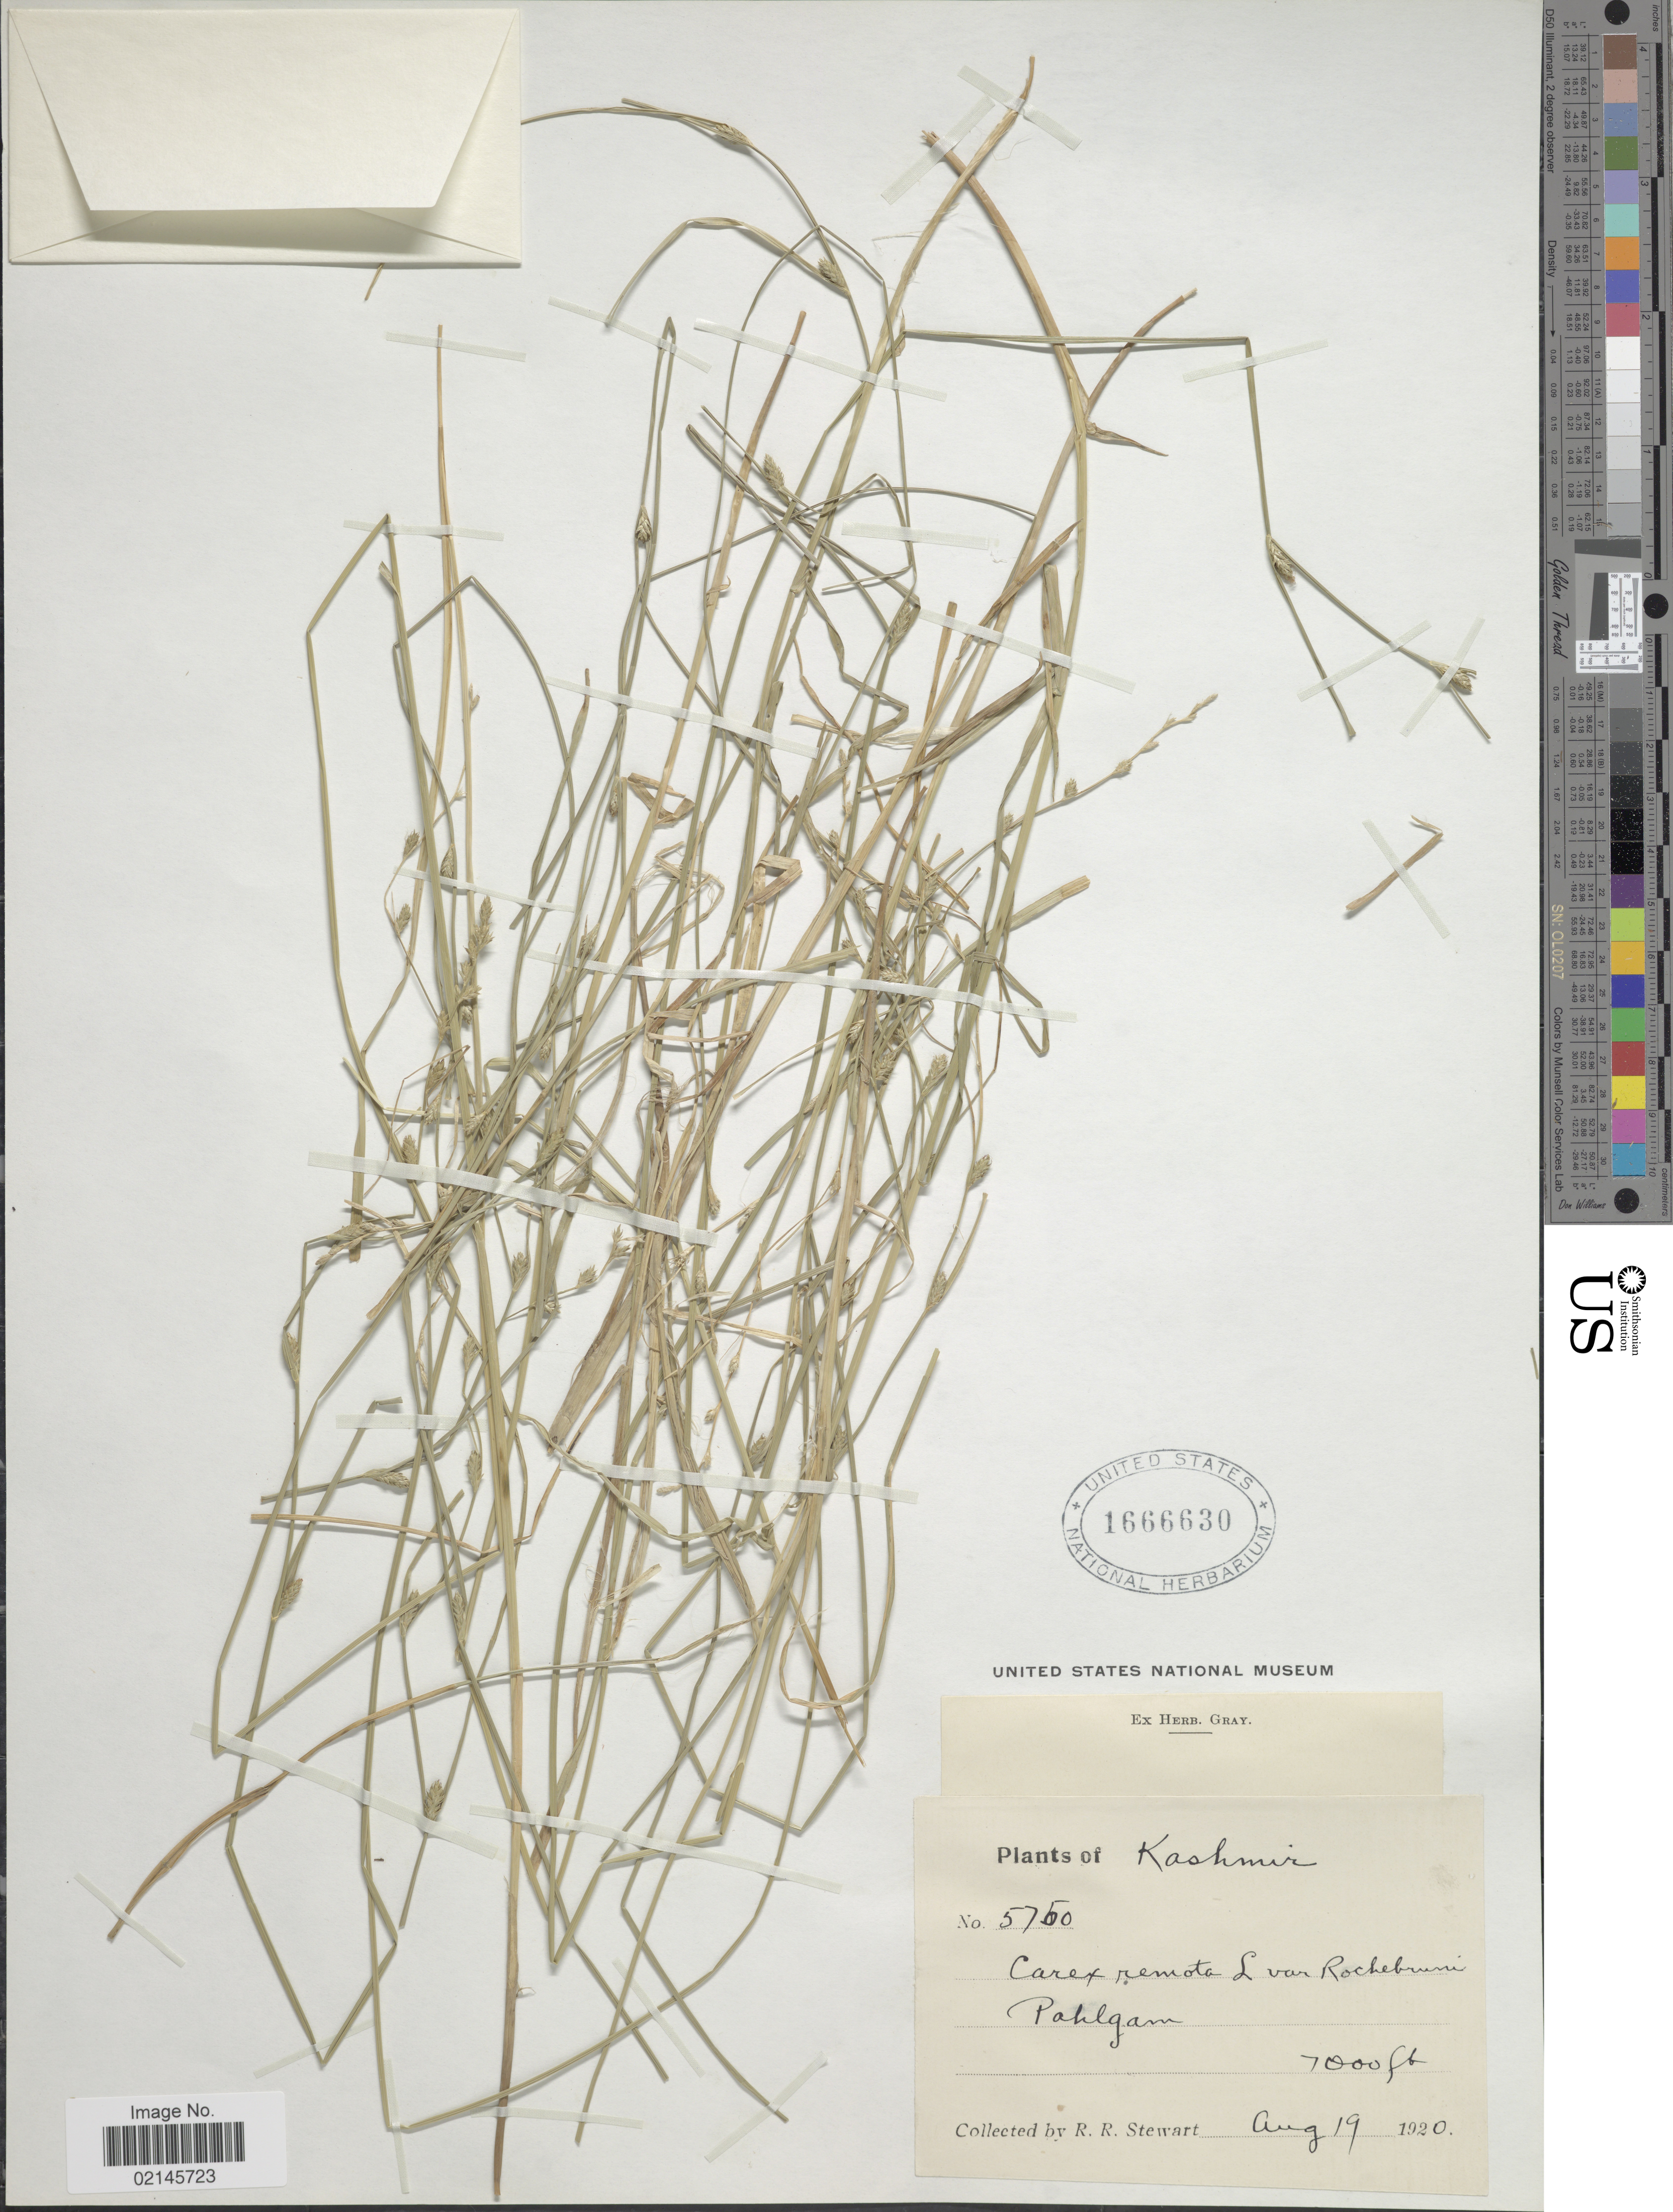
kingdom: Plantae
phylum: Tracheophyta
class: Liliopsida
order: Poales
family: Cyperaceae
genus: Carex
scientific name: Carex remota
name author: L.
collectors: R. R. Stewart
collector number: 5750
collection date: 1920-08-19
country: India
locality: Kashmir, Pahlgam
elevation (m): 2134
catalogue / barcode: US 1666630